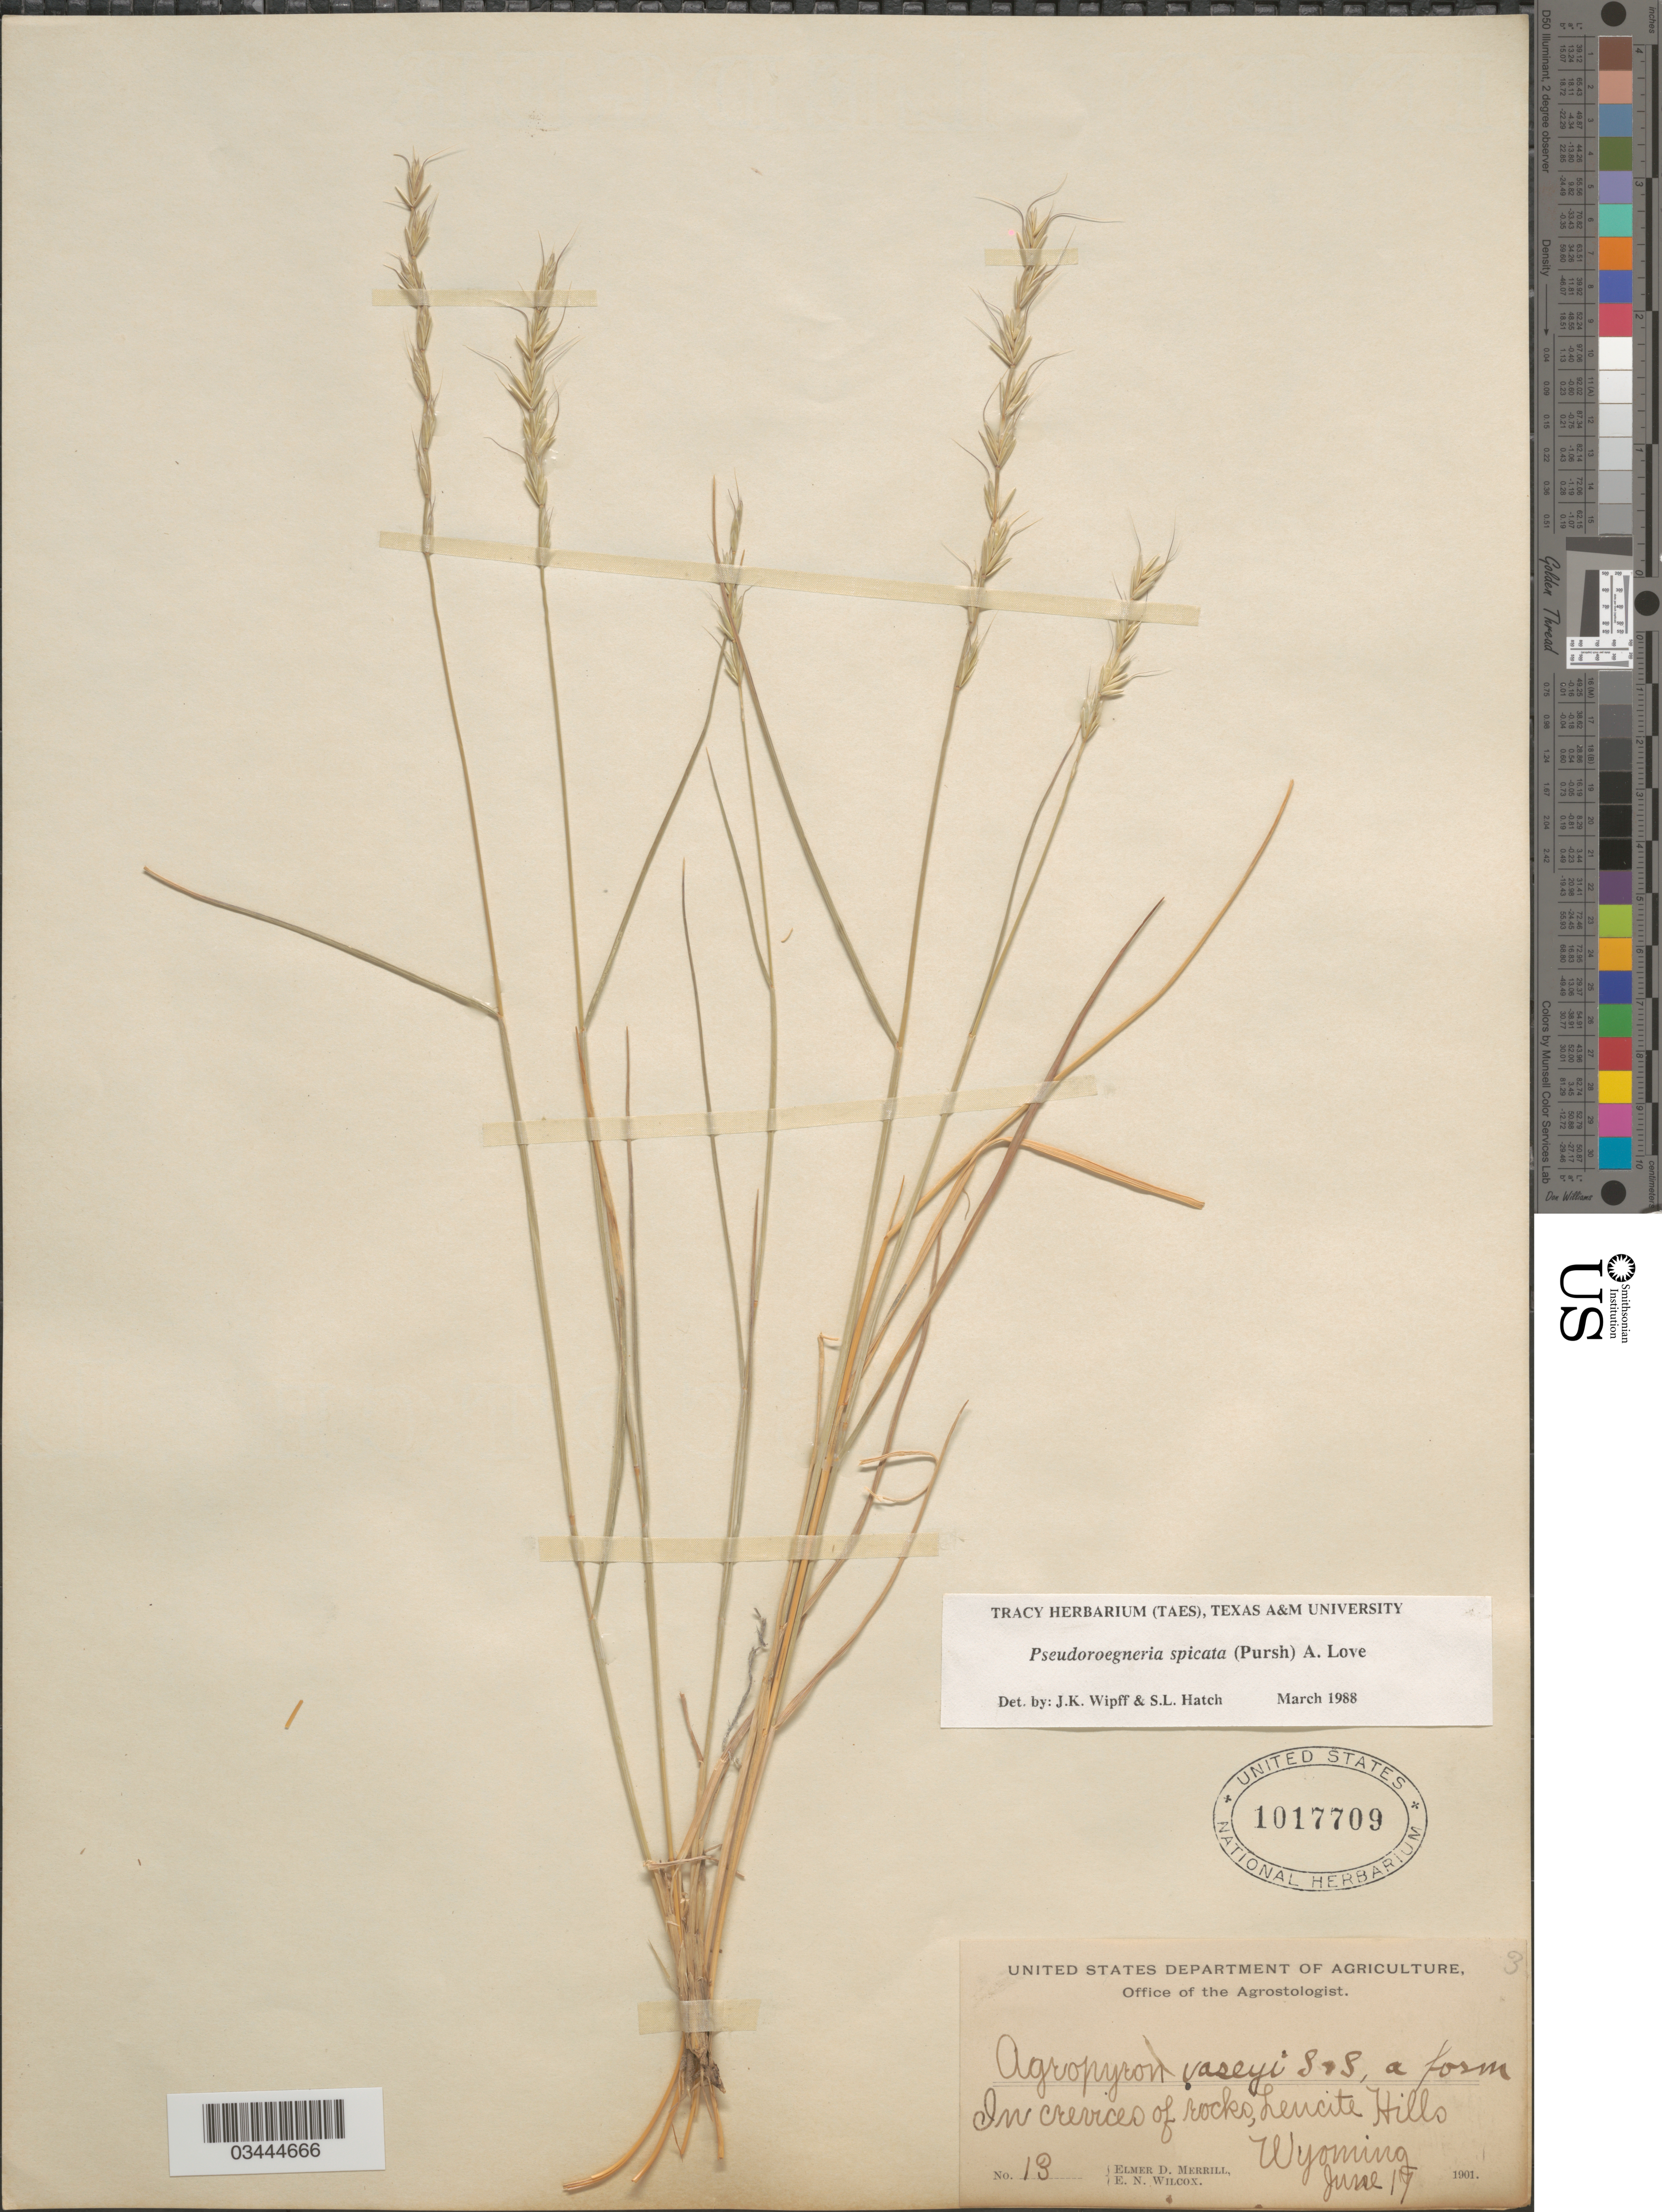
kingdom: Plantae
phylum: Tracheophyta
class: Liliopsida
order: Poales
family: Poaceae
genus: Pseudoroegneria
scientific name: Pseudoroegneria spicata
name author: (Pursh) Á. Löve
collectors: E. D. Merrill & E. Wilcox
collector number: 13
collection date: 1901-06-19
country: United States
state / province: Wyoming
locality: In crevices of rocks, Leucite Hills.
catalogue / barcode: US 1017709